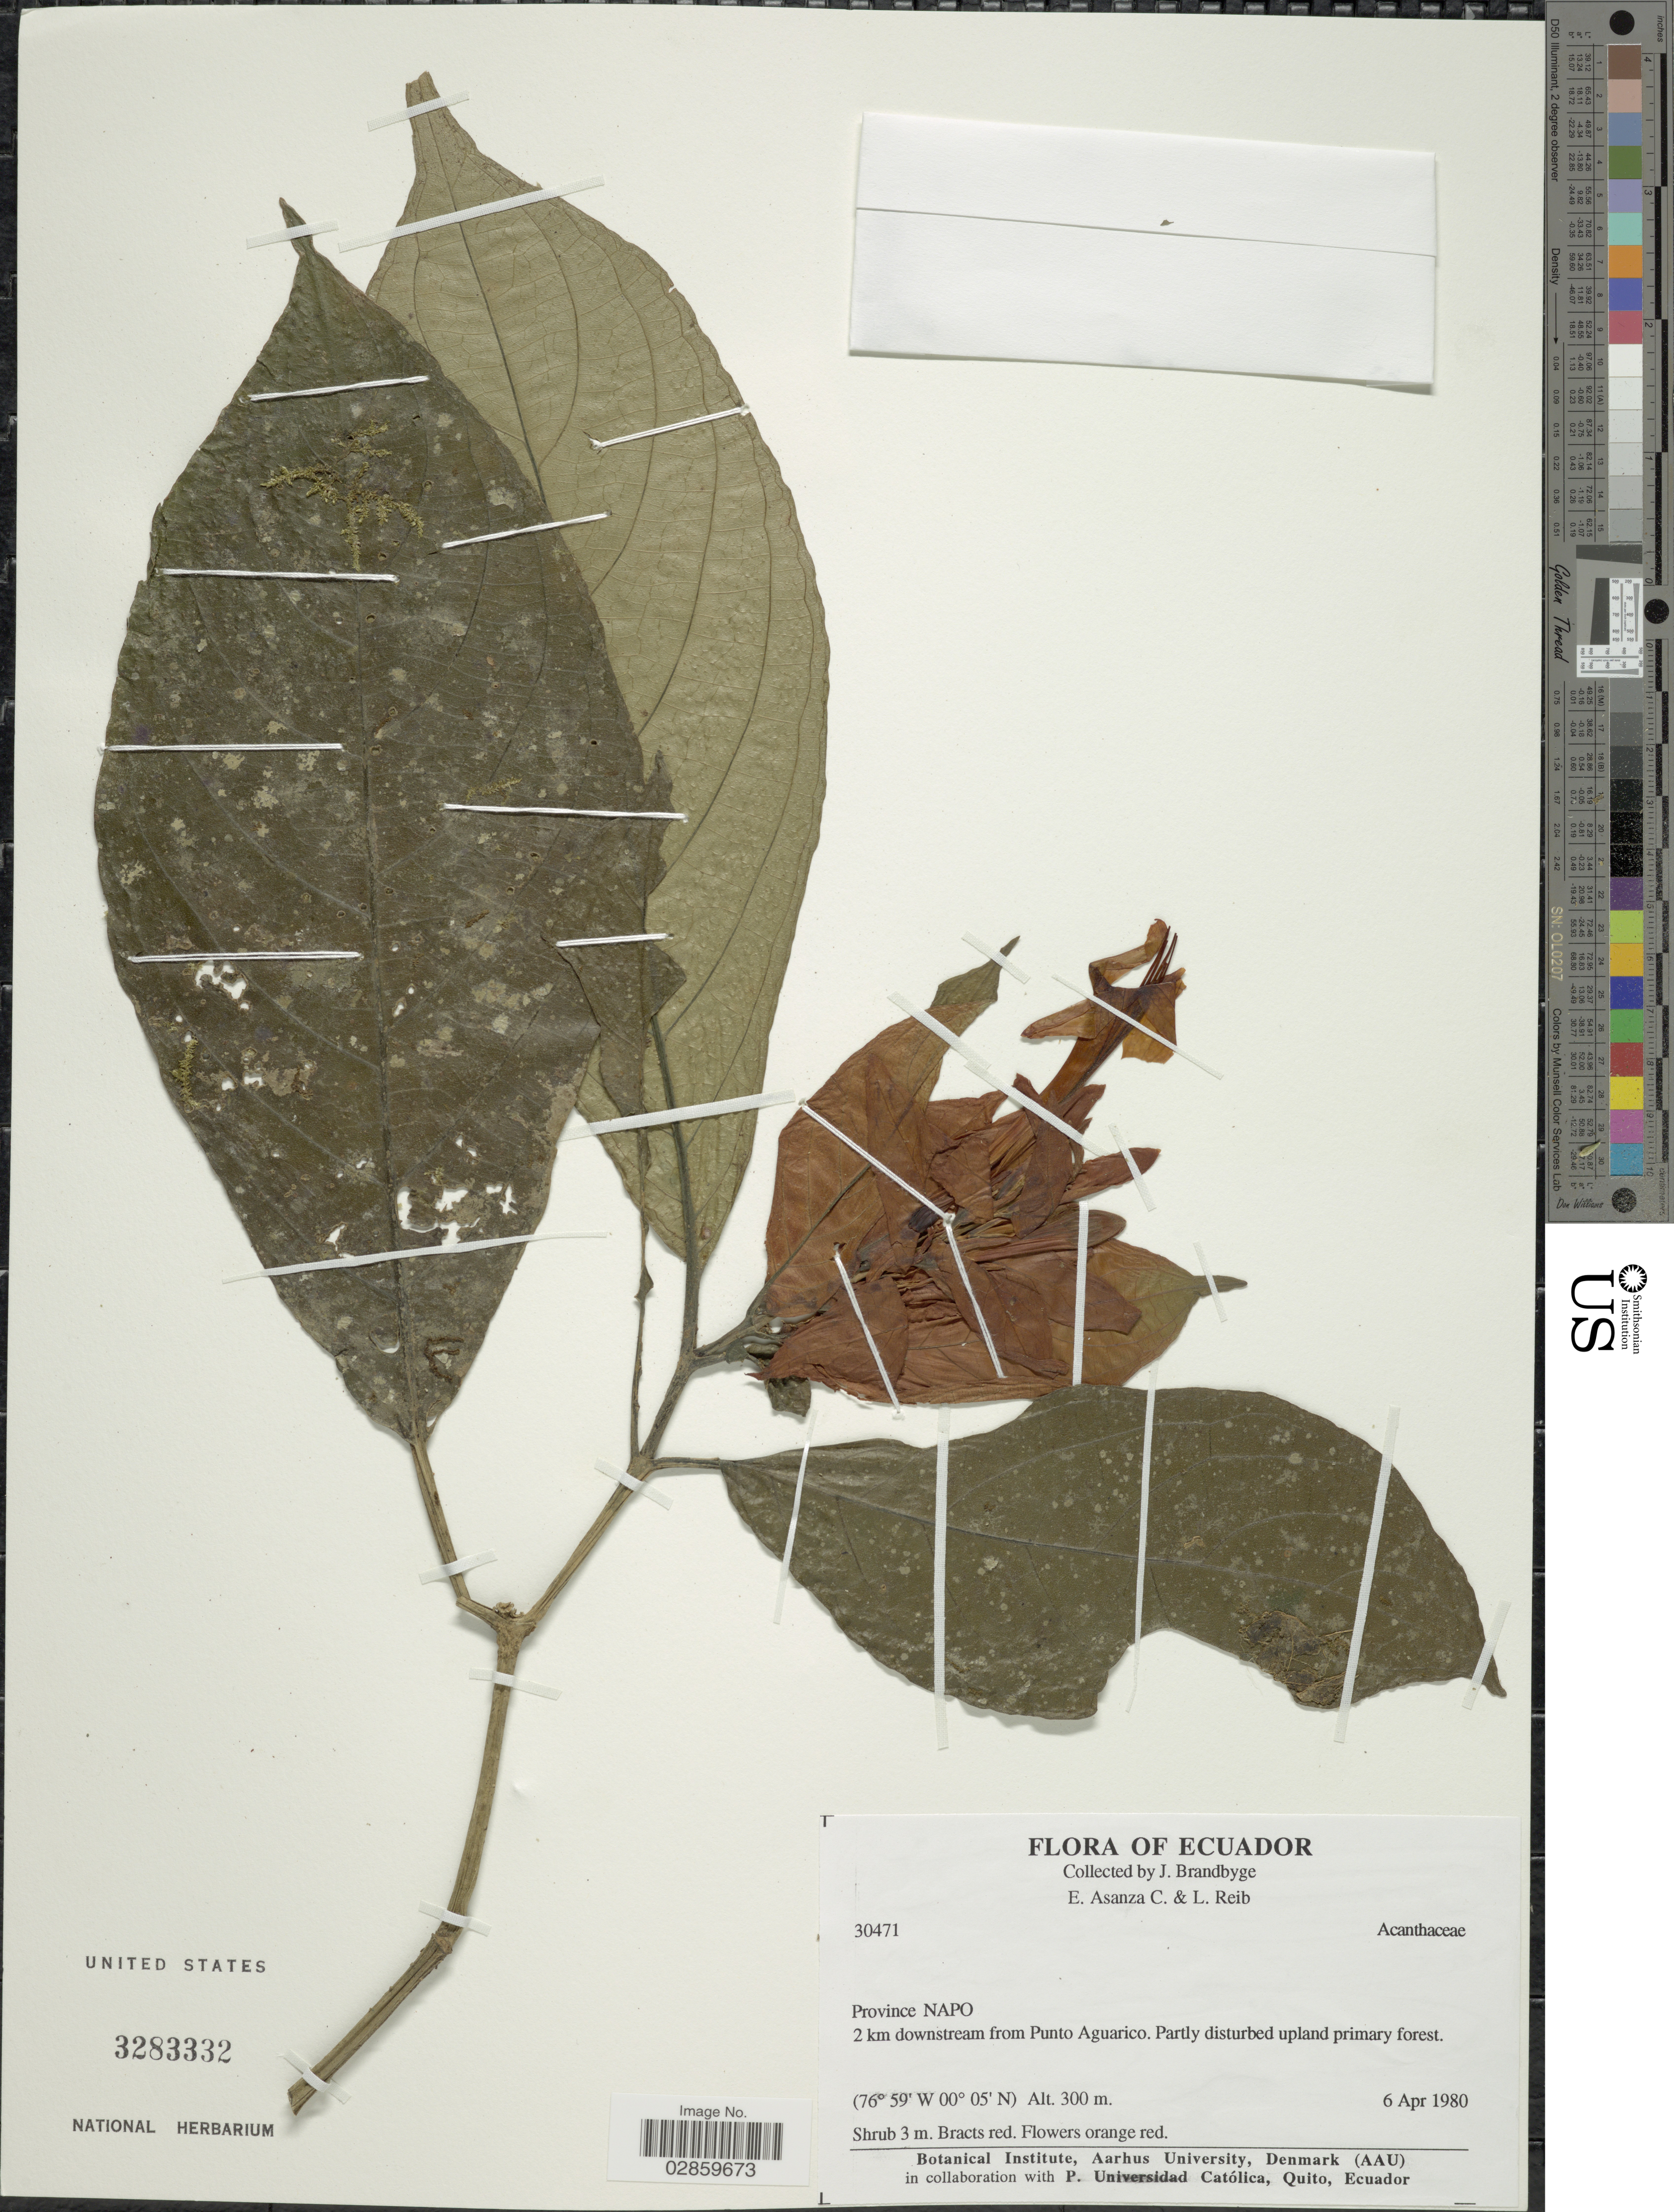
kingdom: Plantae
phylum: Tracheophyta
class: Magnoliopsida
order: Lamiales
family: Acanthaceae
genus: Ruellia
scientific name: Ruellia chartacea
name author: (T. Anderson) Wassh.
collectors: J. Brandbyge, E. Asanza C. & L. Reib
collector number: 30471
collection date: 1980-04-06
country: Ecuador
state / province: Napo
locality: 2 km downstream from Punto Aguarico.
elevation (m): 300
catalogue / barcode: US 3283332